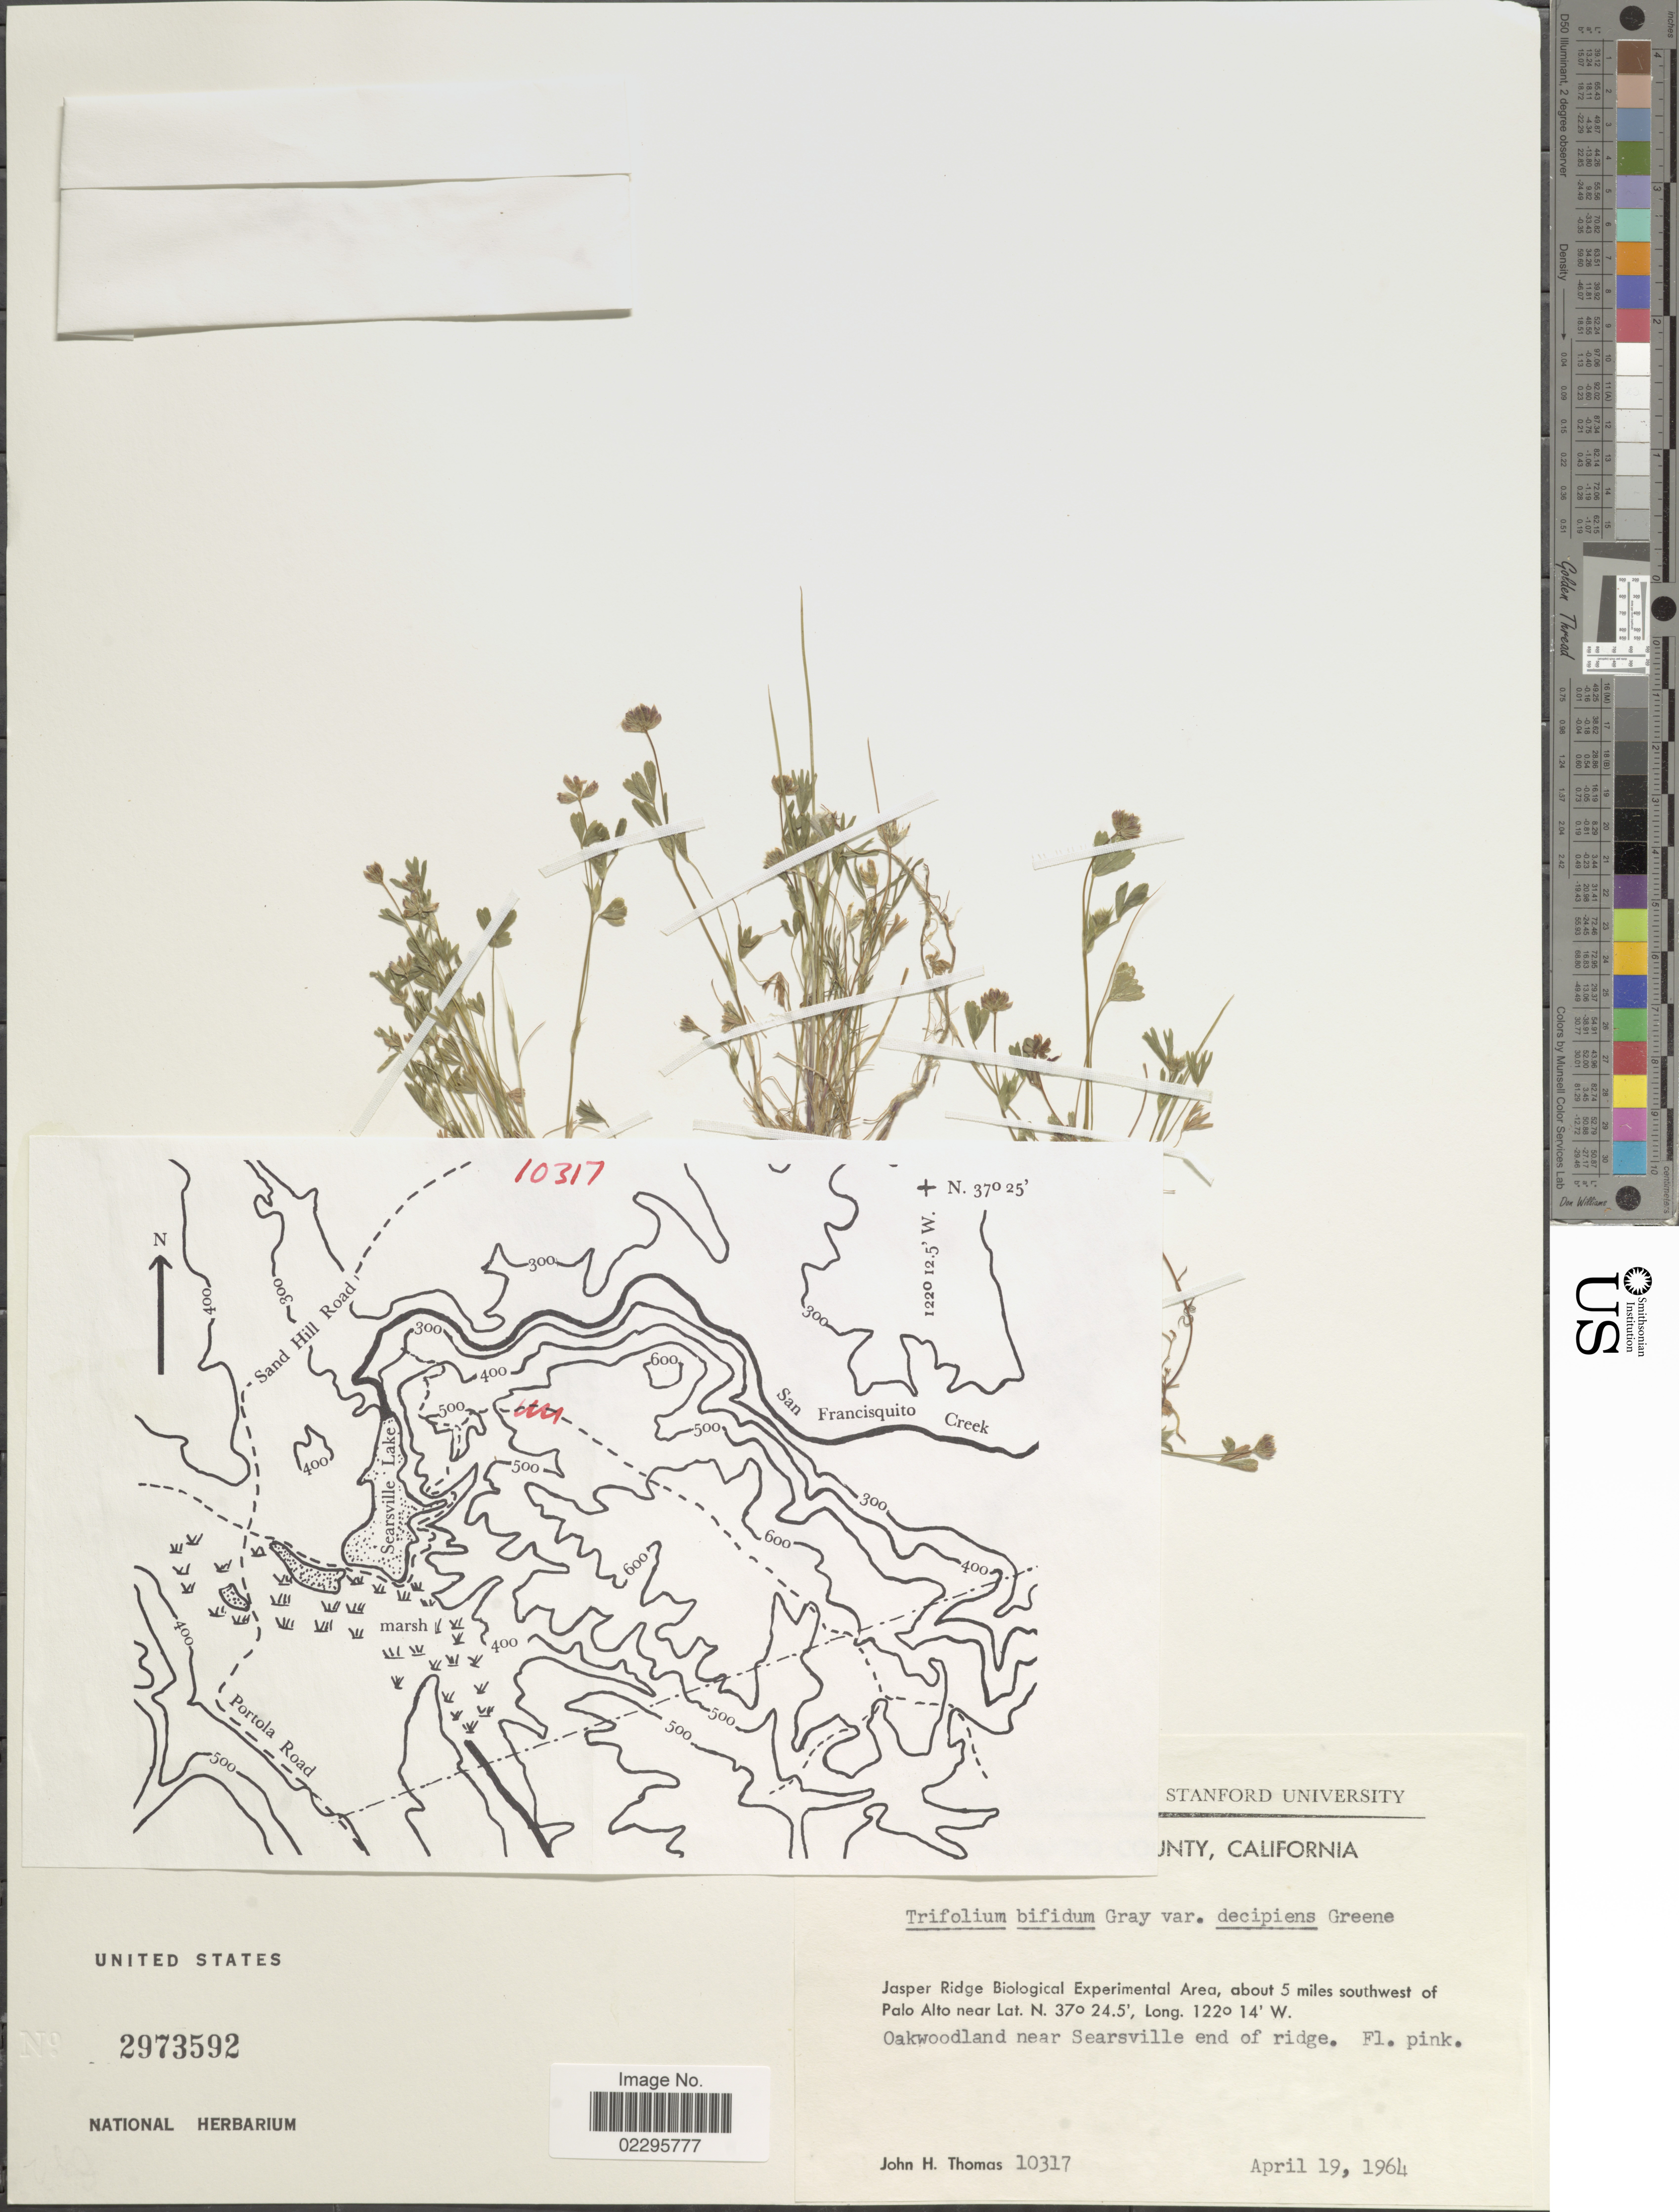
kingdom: Plantae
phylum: Tracheophyta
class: Magnoliopsida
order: Fabales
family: Fabaceae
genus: Trifolium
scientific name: Trifolium bifidum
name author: A. Gray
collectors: J. H. Thomas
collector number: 10317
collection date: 1964-04-19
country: United States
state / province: California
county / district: Santa Clara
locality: Japser Ridge Biological Experimental Area, about 5 miles southwest of Palo Alto, Oakwoodland near Searsville end of ridge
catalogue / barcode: US 2973592